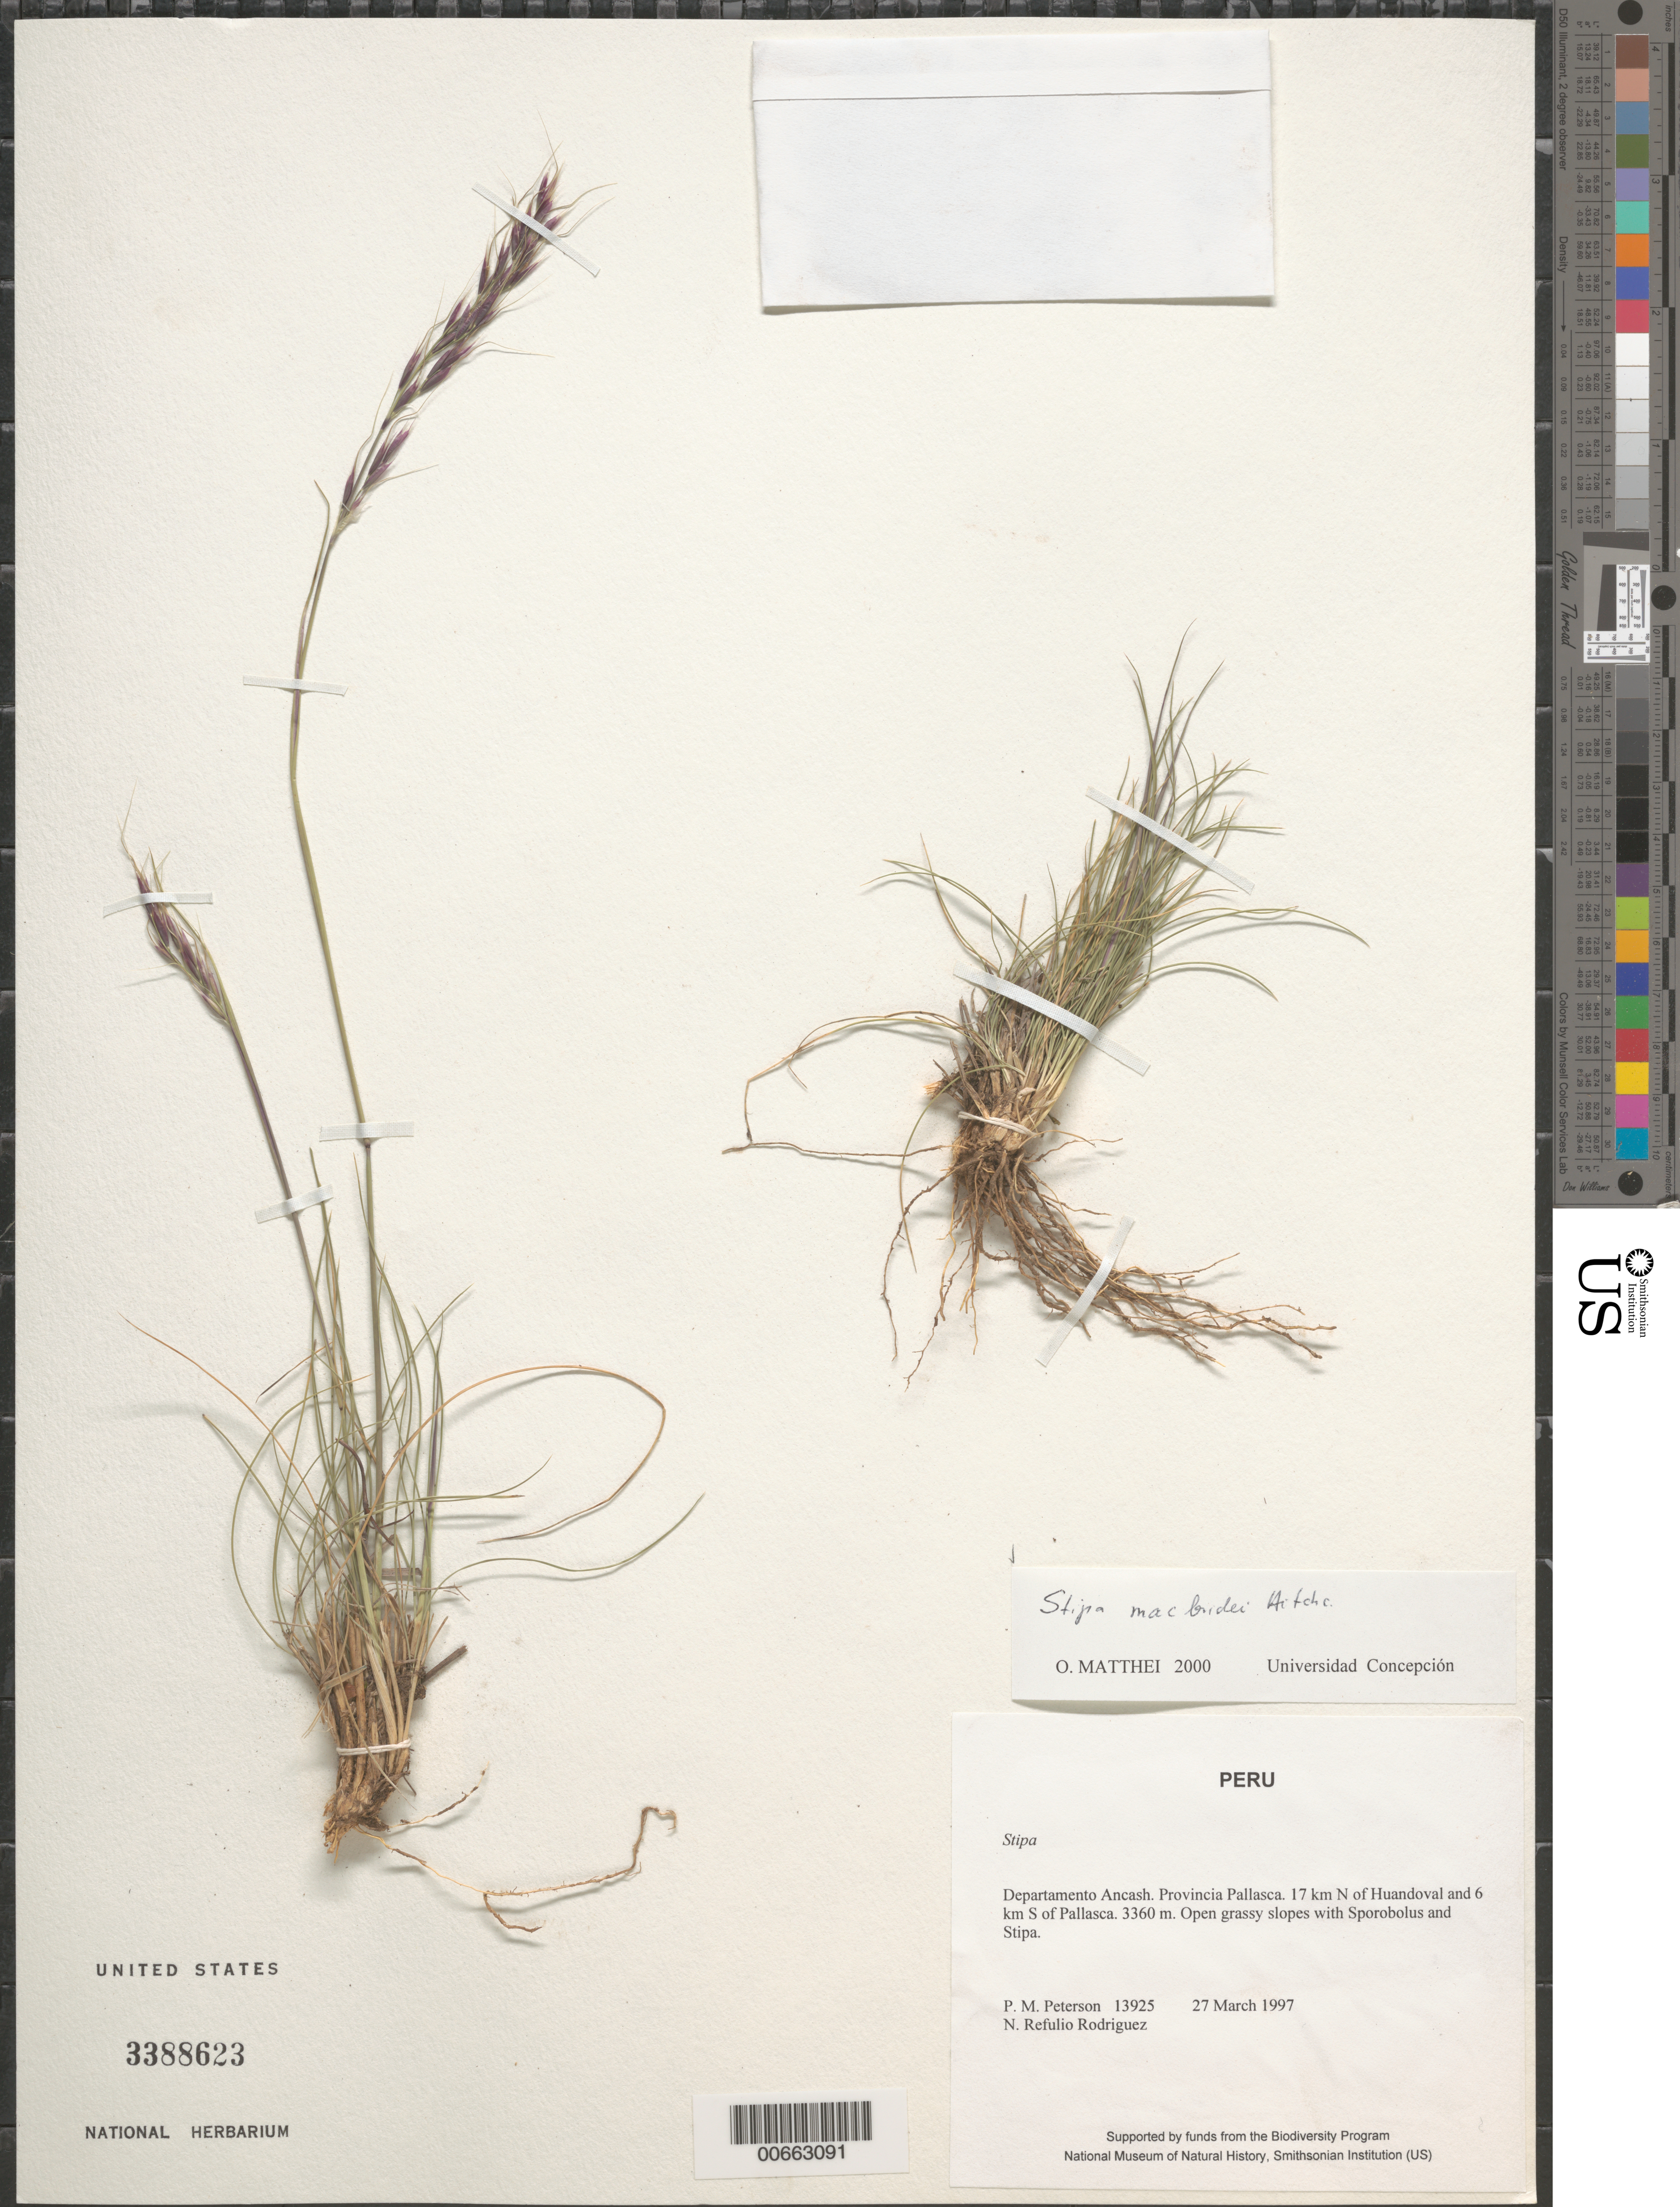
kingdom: Plantae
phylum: Tracheophyta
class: Liliopsida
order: Poales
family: Poaceae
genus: Stipa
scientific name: Stipa macbridei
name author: Hitchc.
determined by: Matthei, O. R.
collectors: P. M. Peterson & N. Refulio-Rodríguez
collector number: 13925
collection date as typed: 27 Mar 1997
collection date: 1997-03-27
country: Peru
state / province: Ancash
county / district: Pallasca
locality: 17 km N of Huandoval and 6 km S of Pallasca.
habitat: Open grassy slopes with Sporobolus and Stipa.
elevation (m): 3360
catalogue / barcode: US 3388623